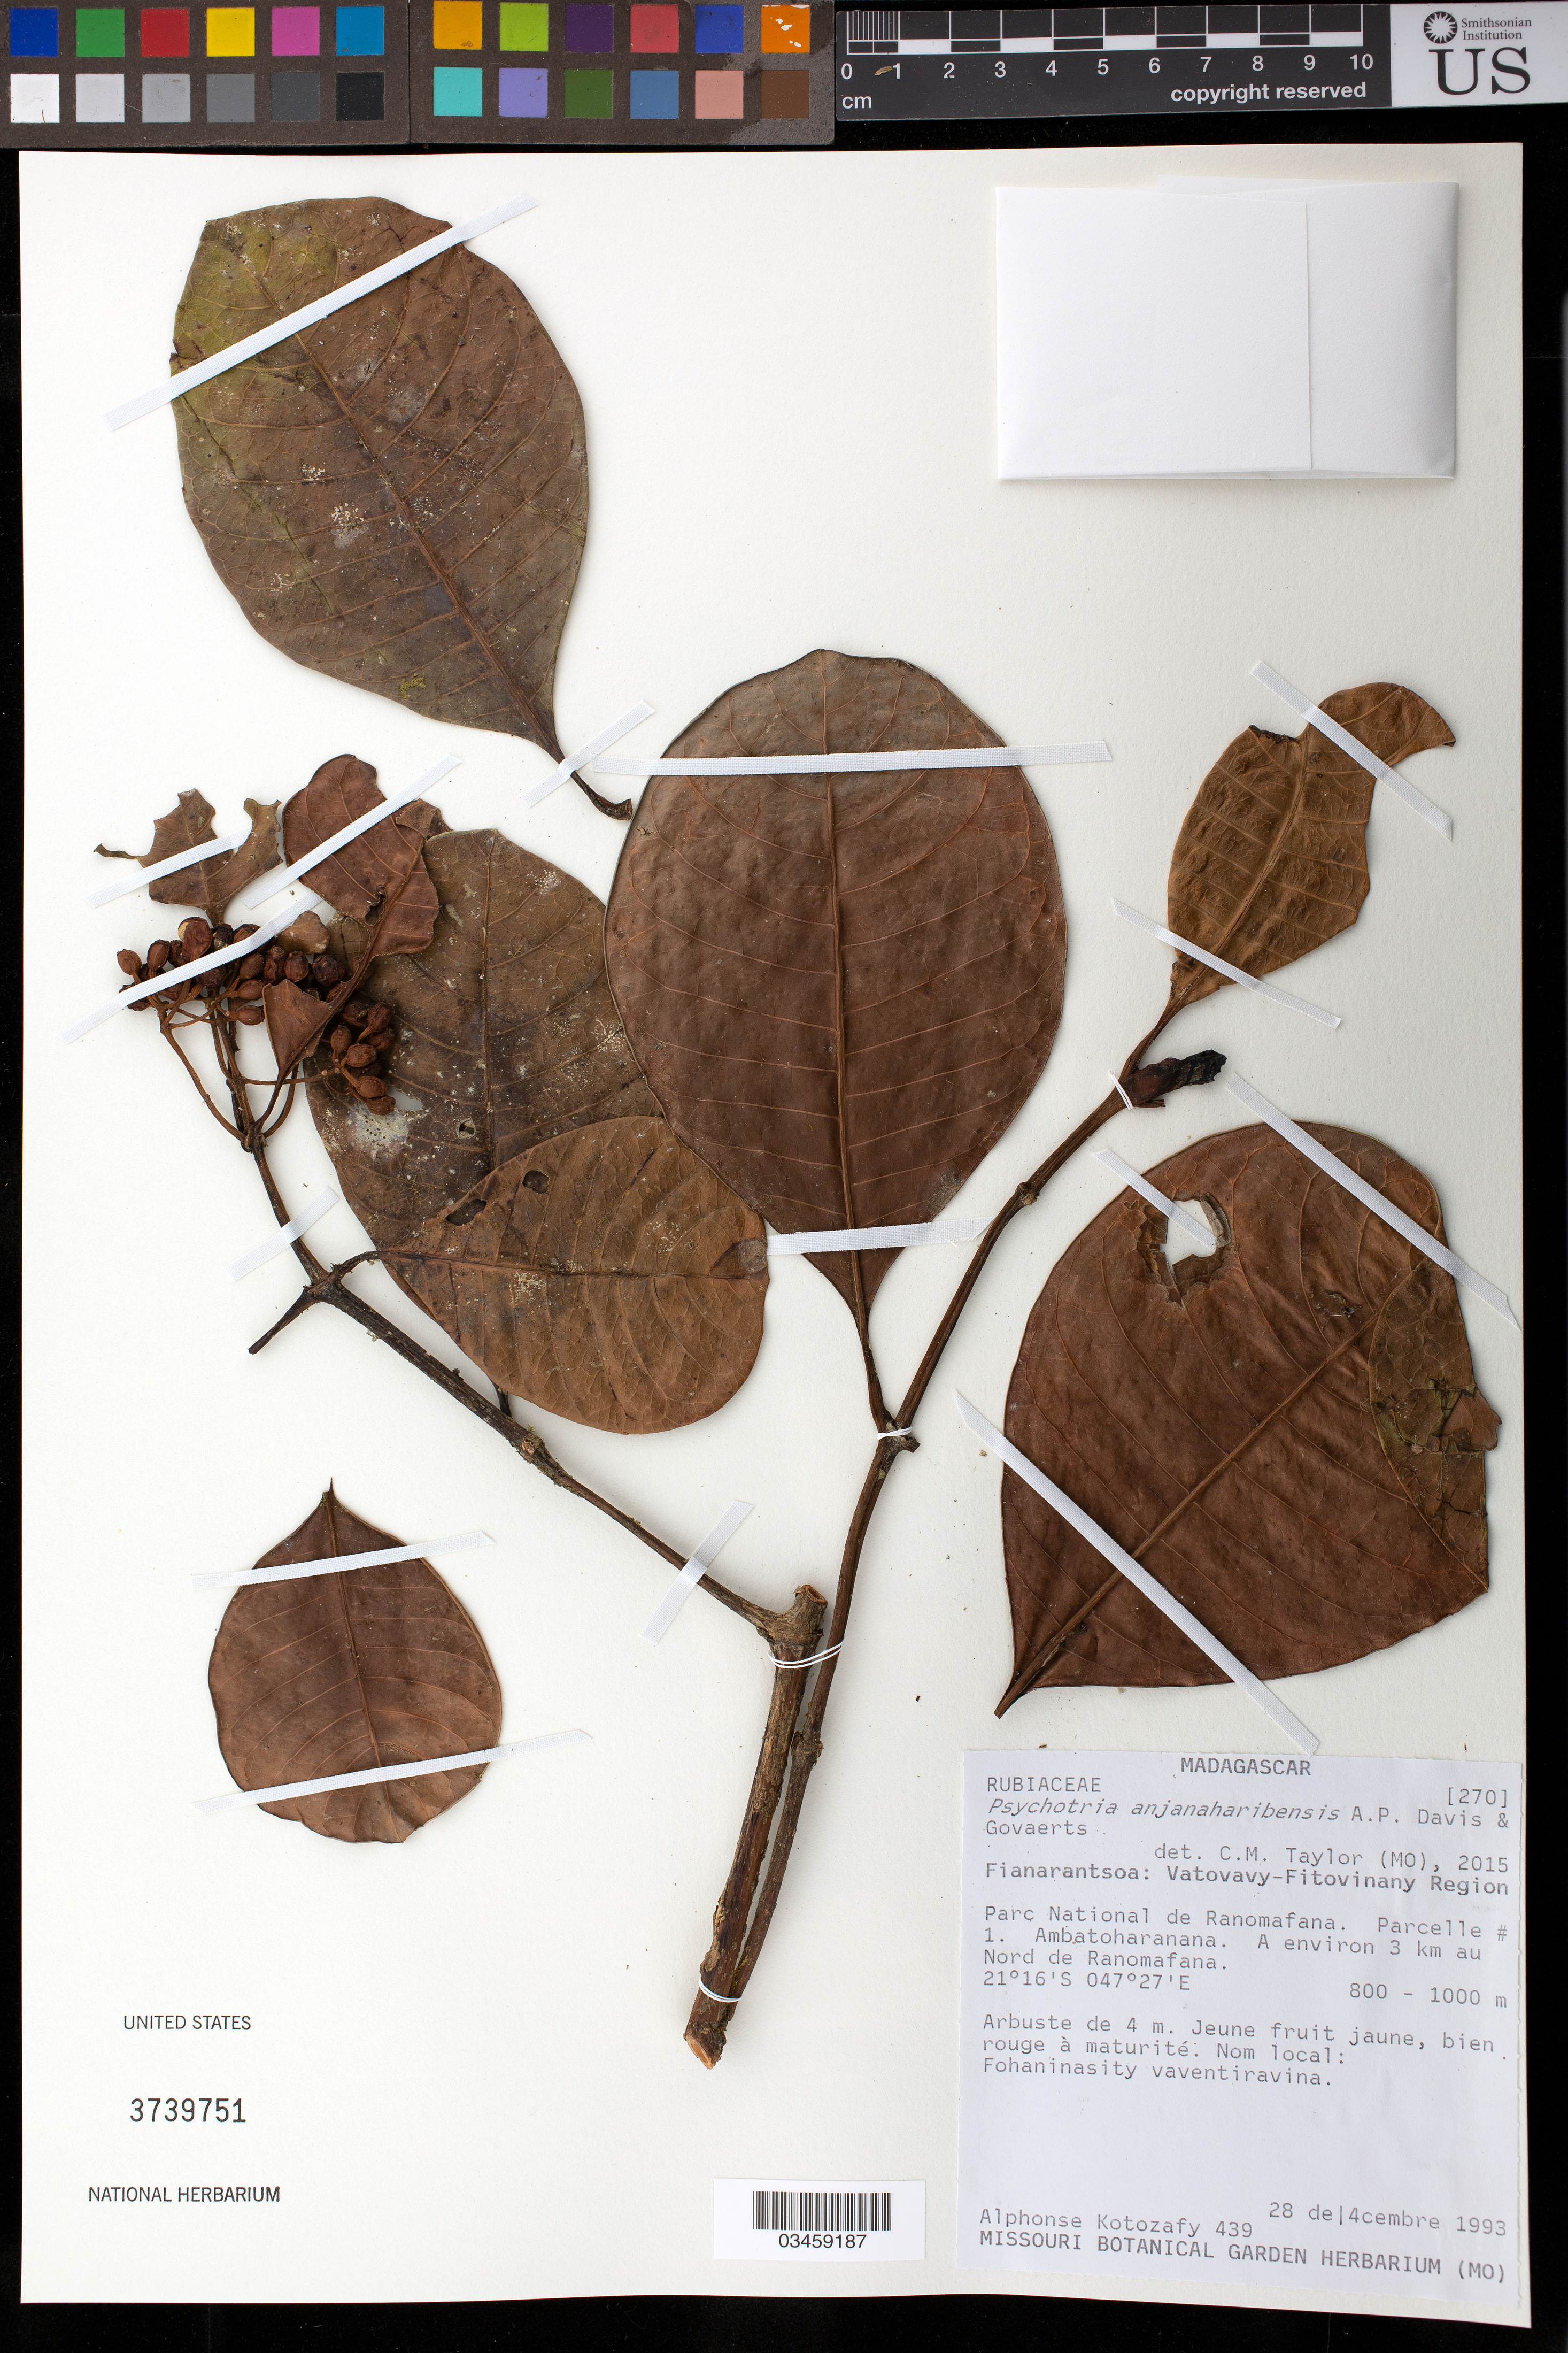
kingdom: Plantae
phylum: Tracheophyta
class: Magnoliopsida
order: Gentianales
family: Rubiaceae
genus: Psychotria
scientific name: Psychotria anjanaharibensis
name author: A.P. Davis & Govaerts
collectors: A. Kotozafy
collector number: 439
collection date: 1993-12-28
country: Madagascar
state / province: Vatovavy Fitovinany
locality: Parc National de Ranomafana. Parcelle # 1. A,batoharanana. A environ 3 km au Nord de Ranomafana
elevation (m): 800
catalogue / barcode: US 3739751